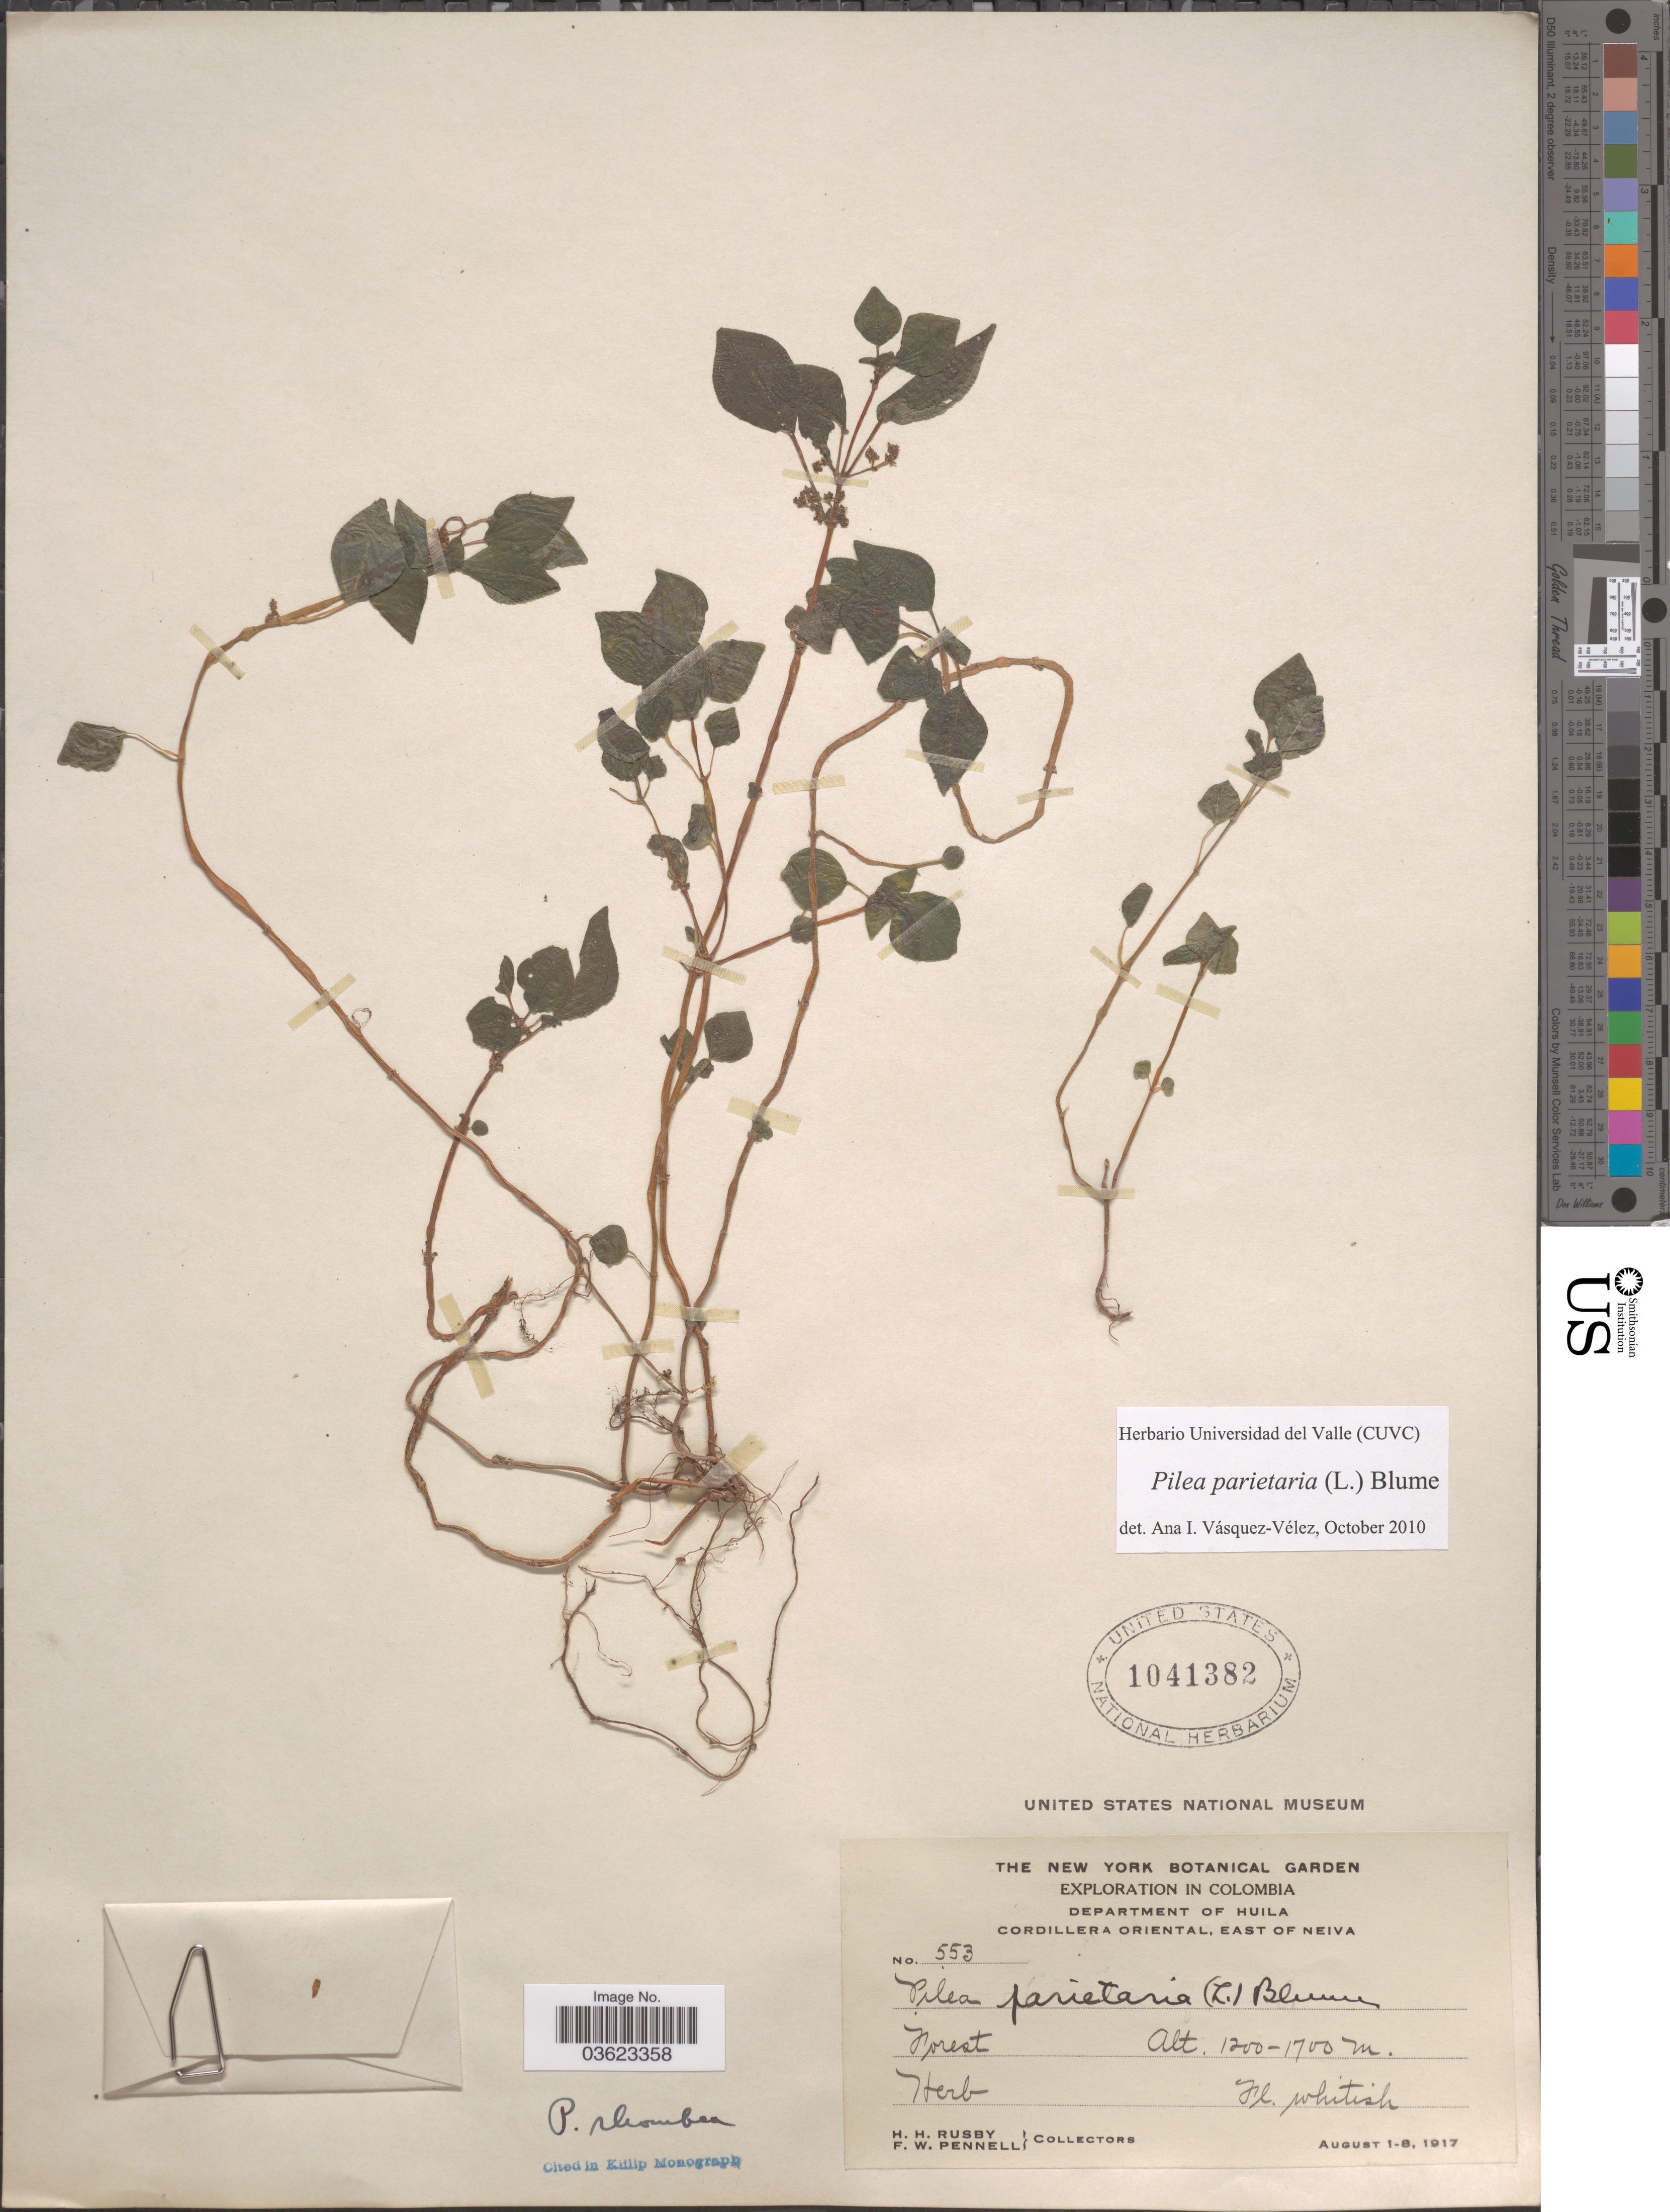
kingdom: Plantae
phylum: Tracheophyta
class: Magnoliopsida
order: Rosales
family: Urticaceae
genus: Pilea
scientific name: Pilea parietaria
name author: (L.) Blume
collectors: H. H. Rusby & F. W. Pennell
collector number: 553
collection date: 1917-08-01/1917-08-08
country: Colombia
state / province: Huila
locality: Department of Huila. Cordillera Oriental, East of Neiva.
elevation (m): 1200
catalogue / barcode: US 1041382